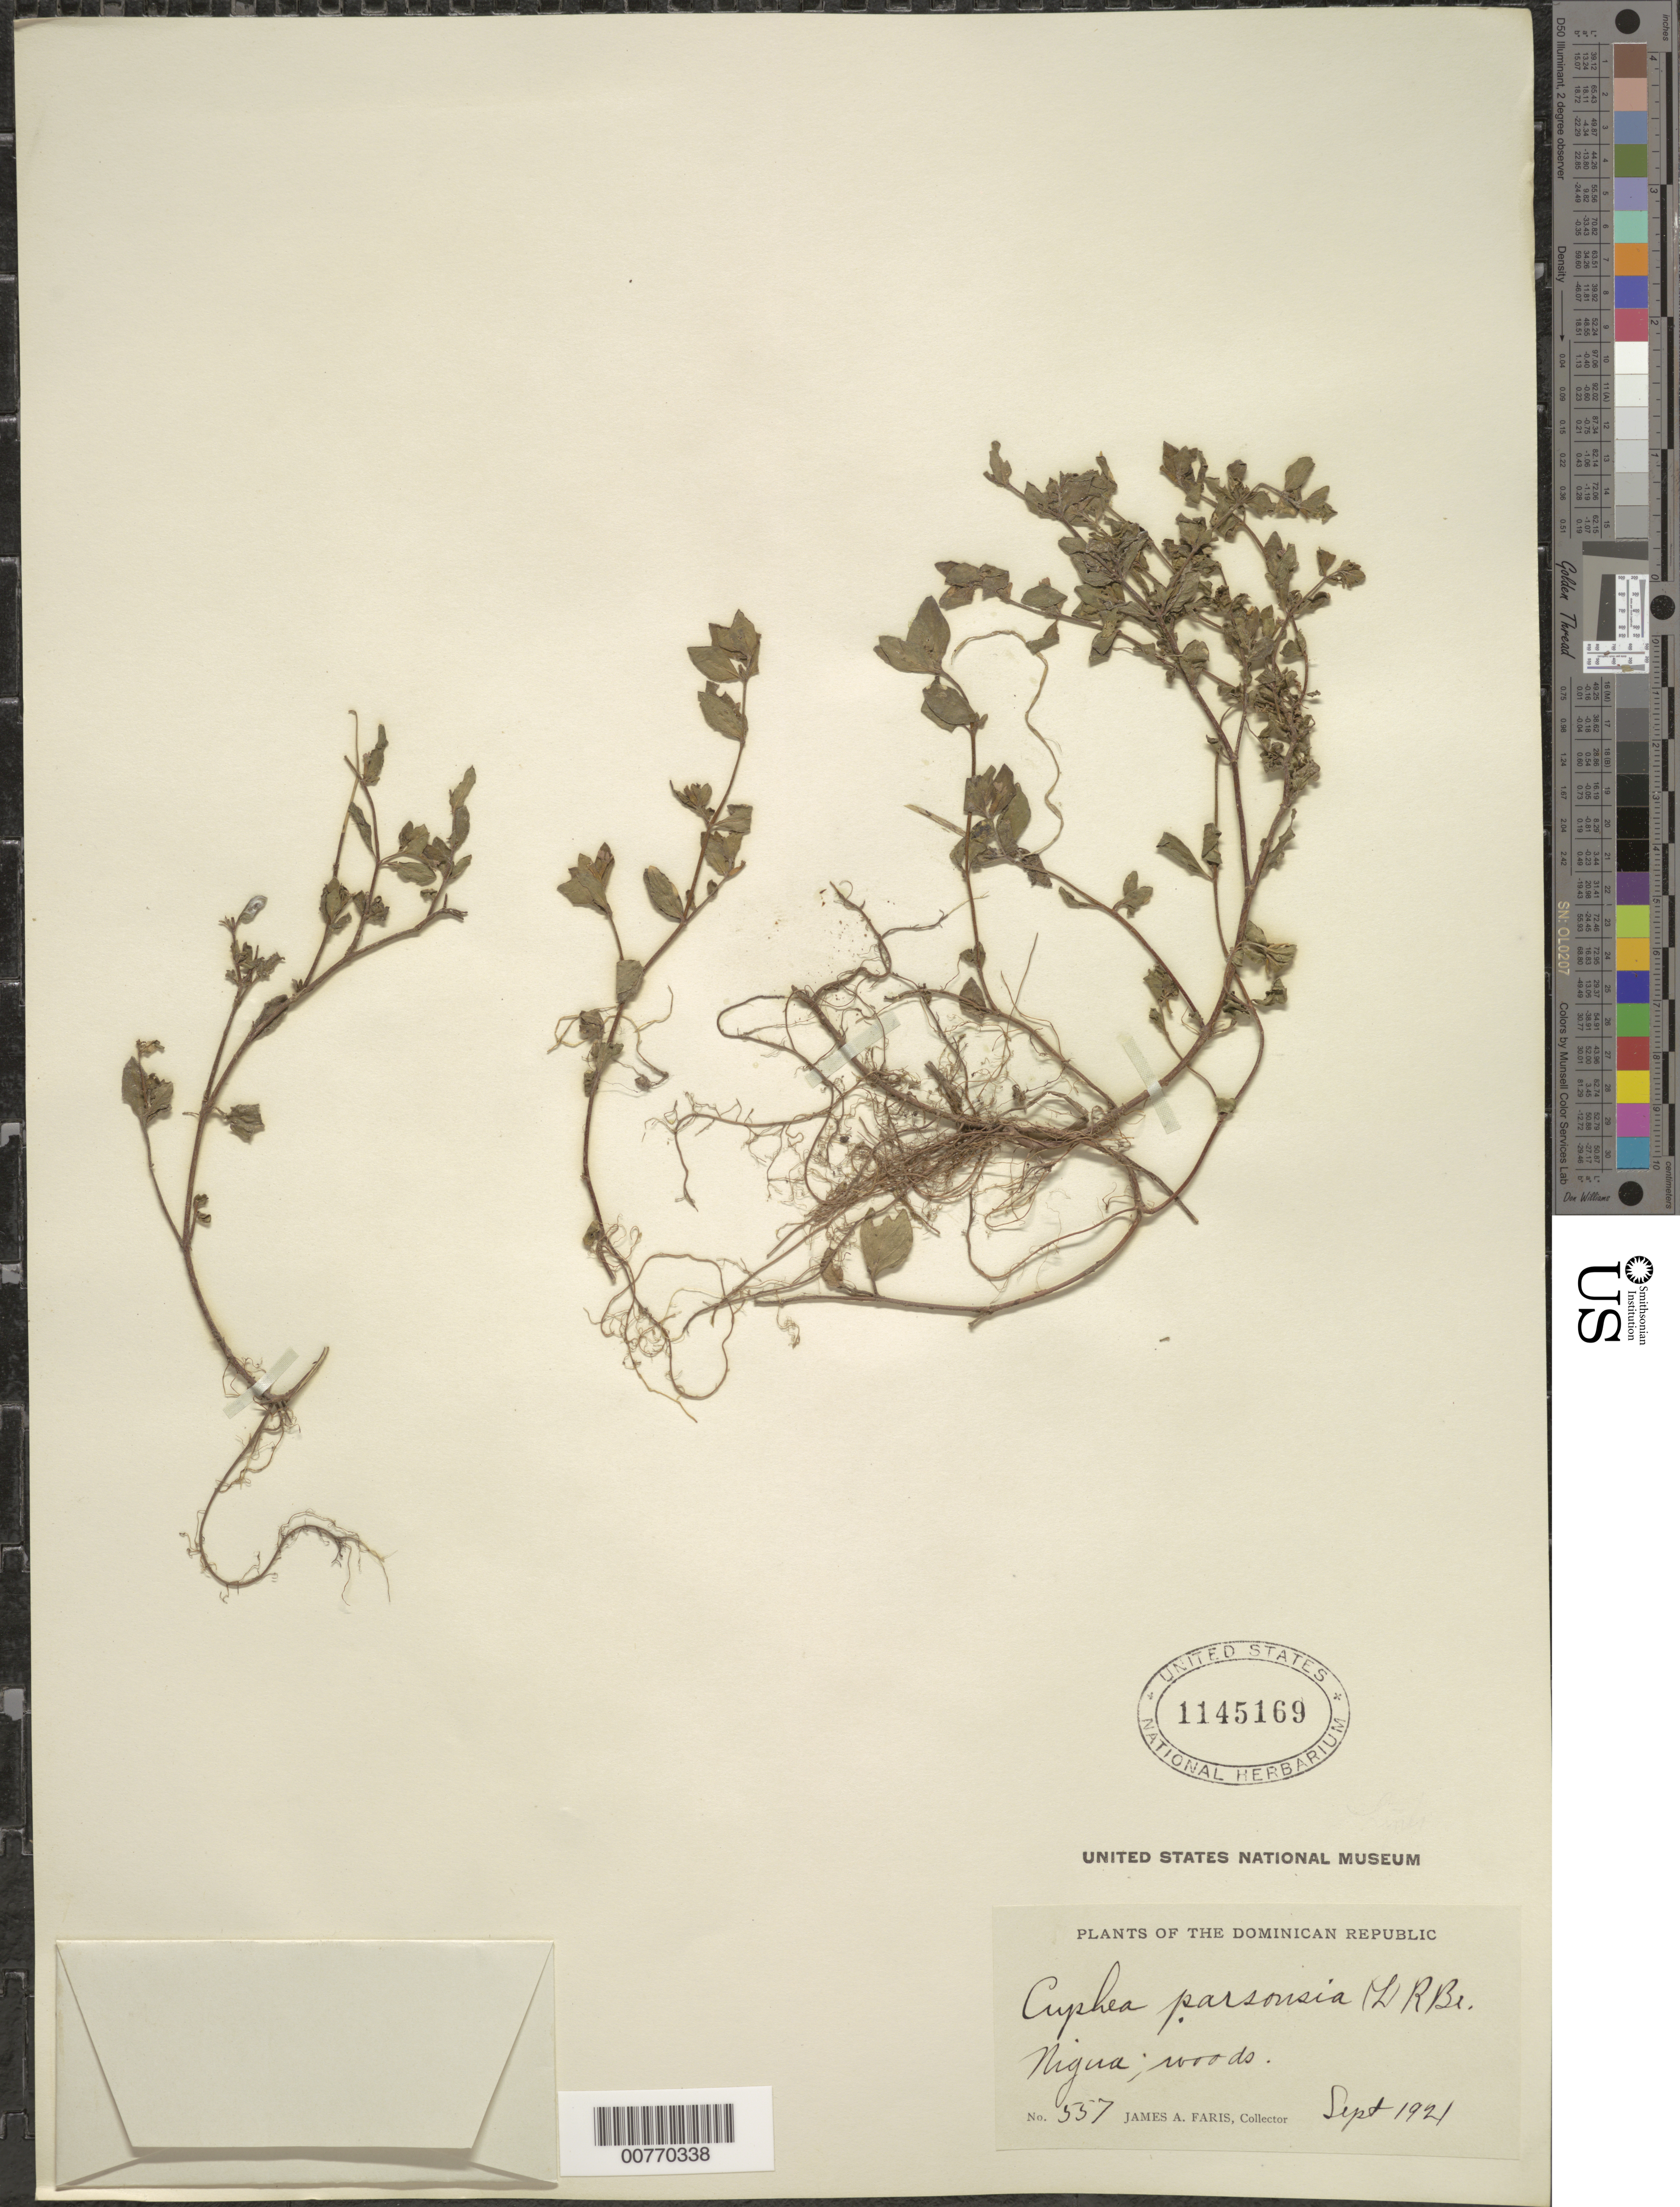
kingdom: Plantae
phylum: Tracheophyta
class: Magnoliopsida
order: Myrtales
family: Lythraceae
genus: Cuphea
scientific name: Cuphea parsonsia var. parsonsia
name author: (L.) R. Br. ex Steud.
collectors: J. Faris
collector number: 557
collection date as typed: Sep 1910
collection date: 1910-09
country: Dominican Republic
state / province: San Cristóbal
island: Hispaniola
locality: Nigua.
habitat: Woods.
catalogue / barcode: US 1145169